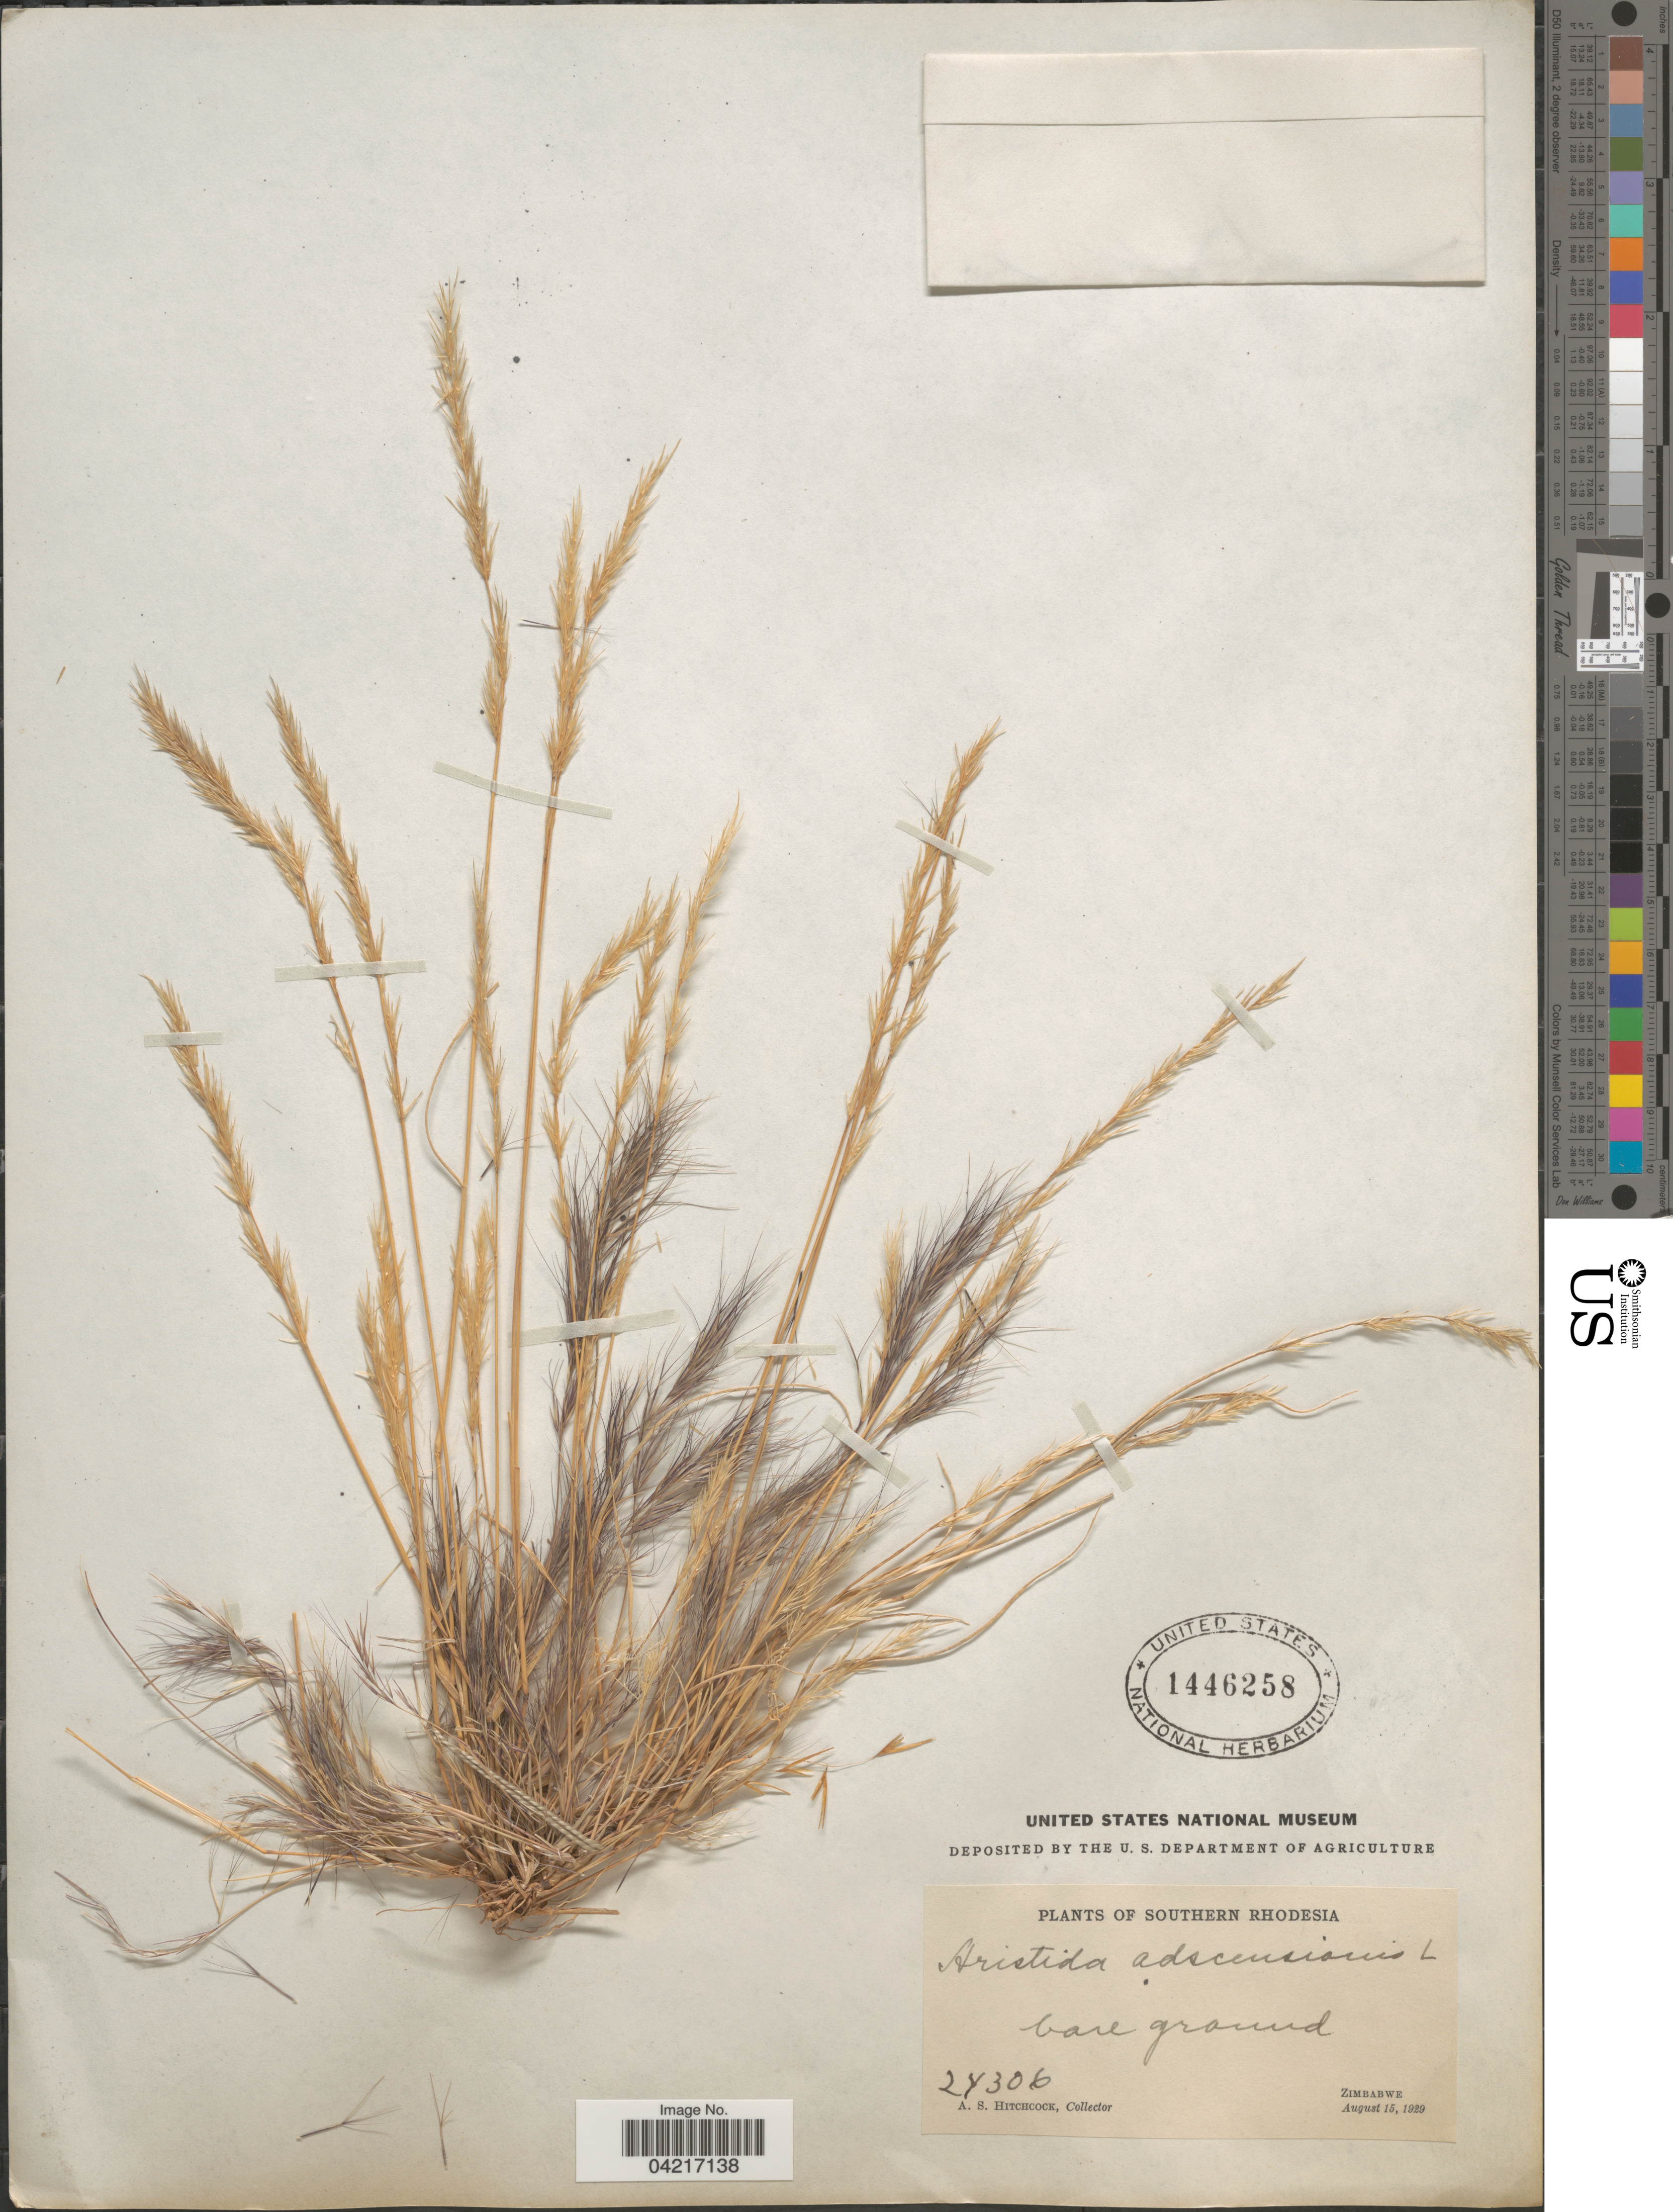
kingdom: Plantae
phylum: Tracheophyta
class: Liliopsida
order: Poales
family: Poaceae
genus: Aristida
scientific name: Aristida adscensionis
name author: L.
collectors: A. S. Hitchcock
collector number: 24306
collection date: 1929-08-15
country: Zimbabwe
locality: Southern Rhodesia. Bare ground.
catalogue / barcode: US 1446258